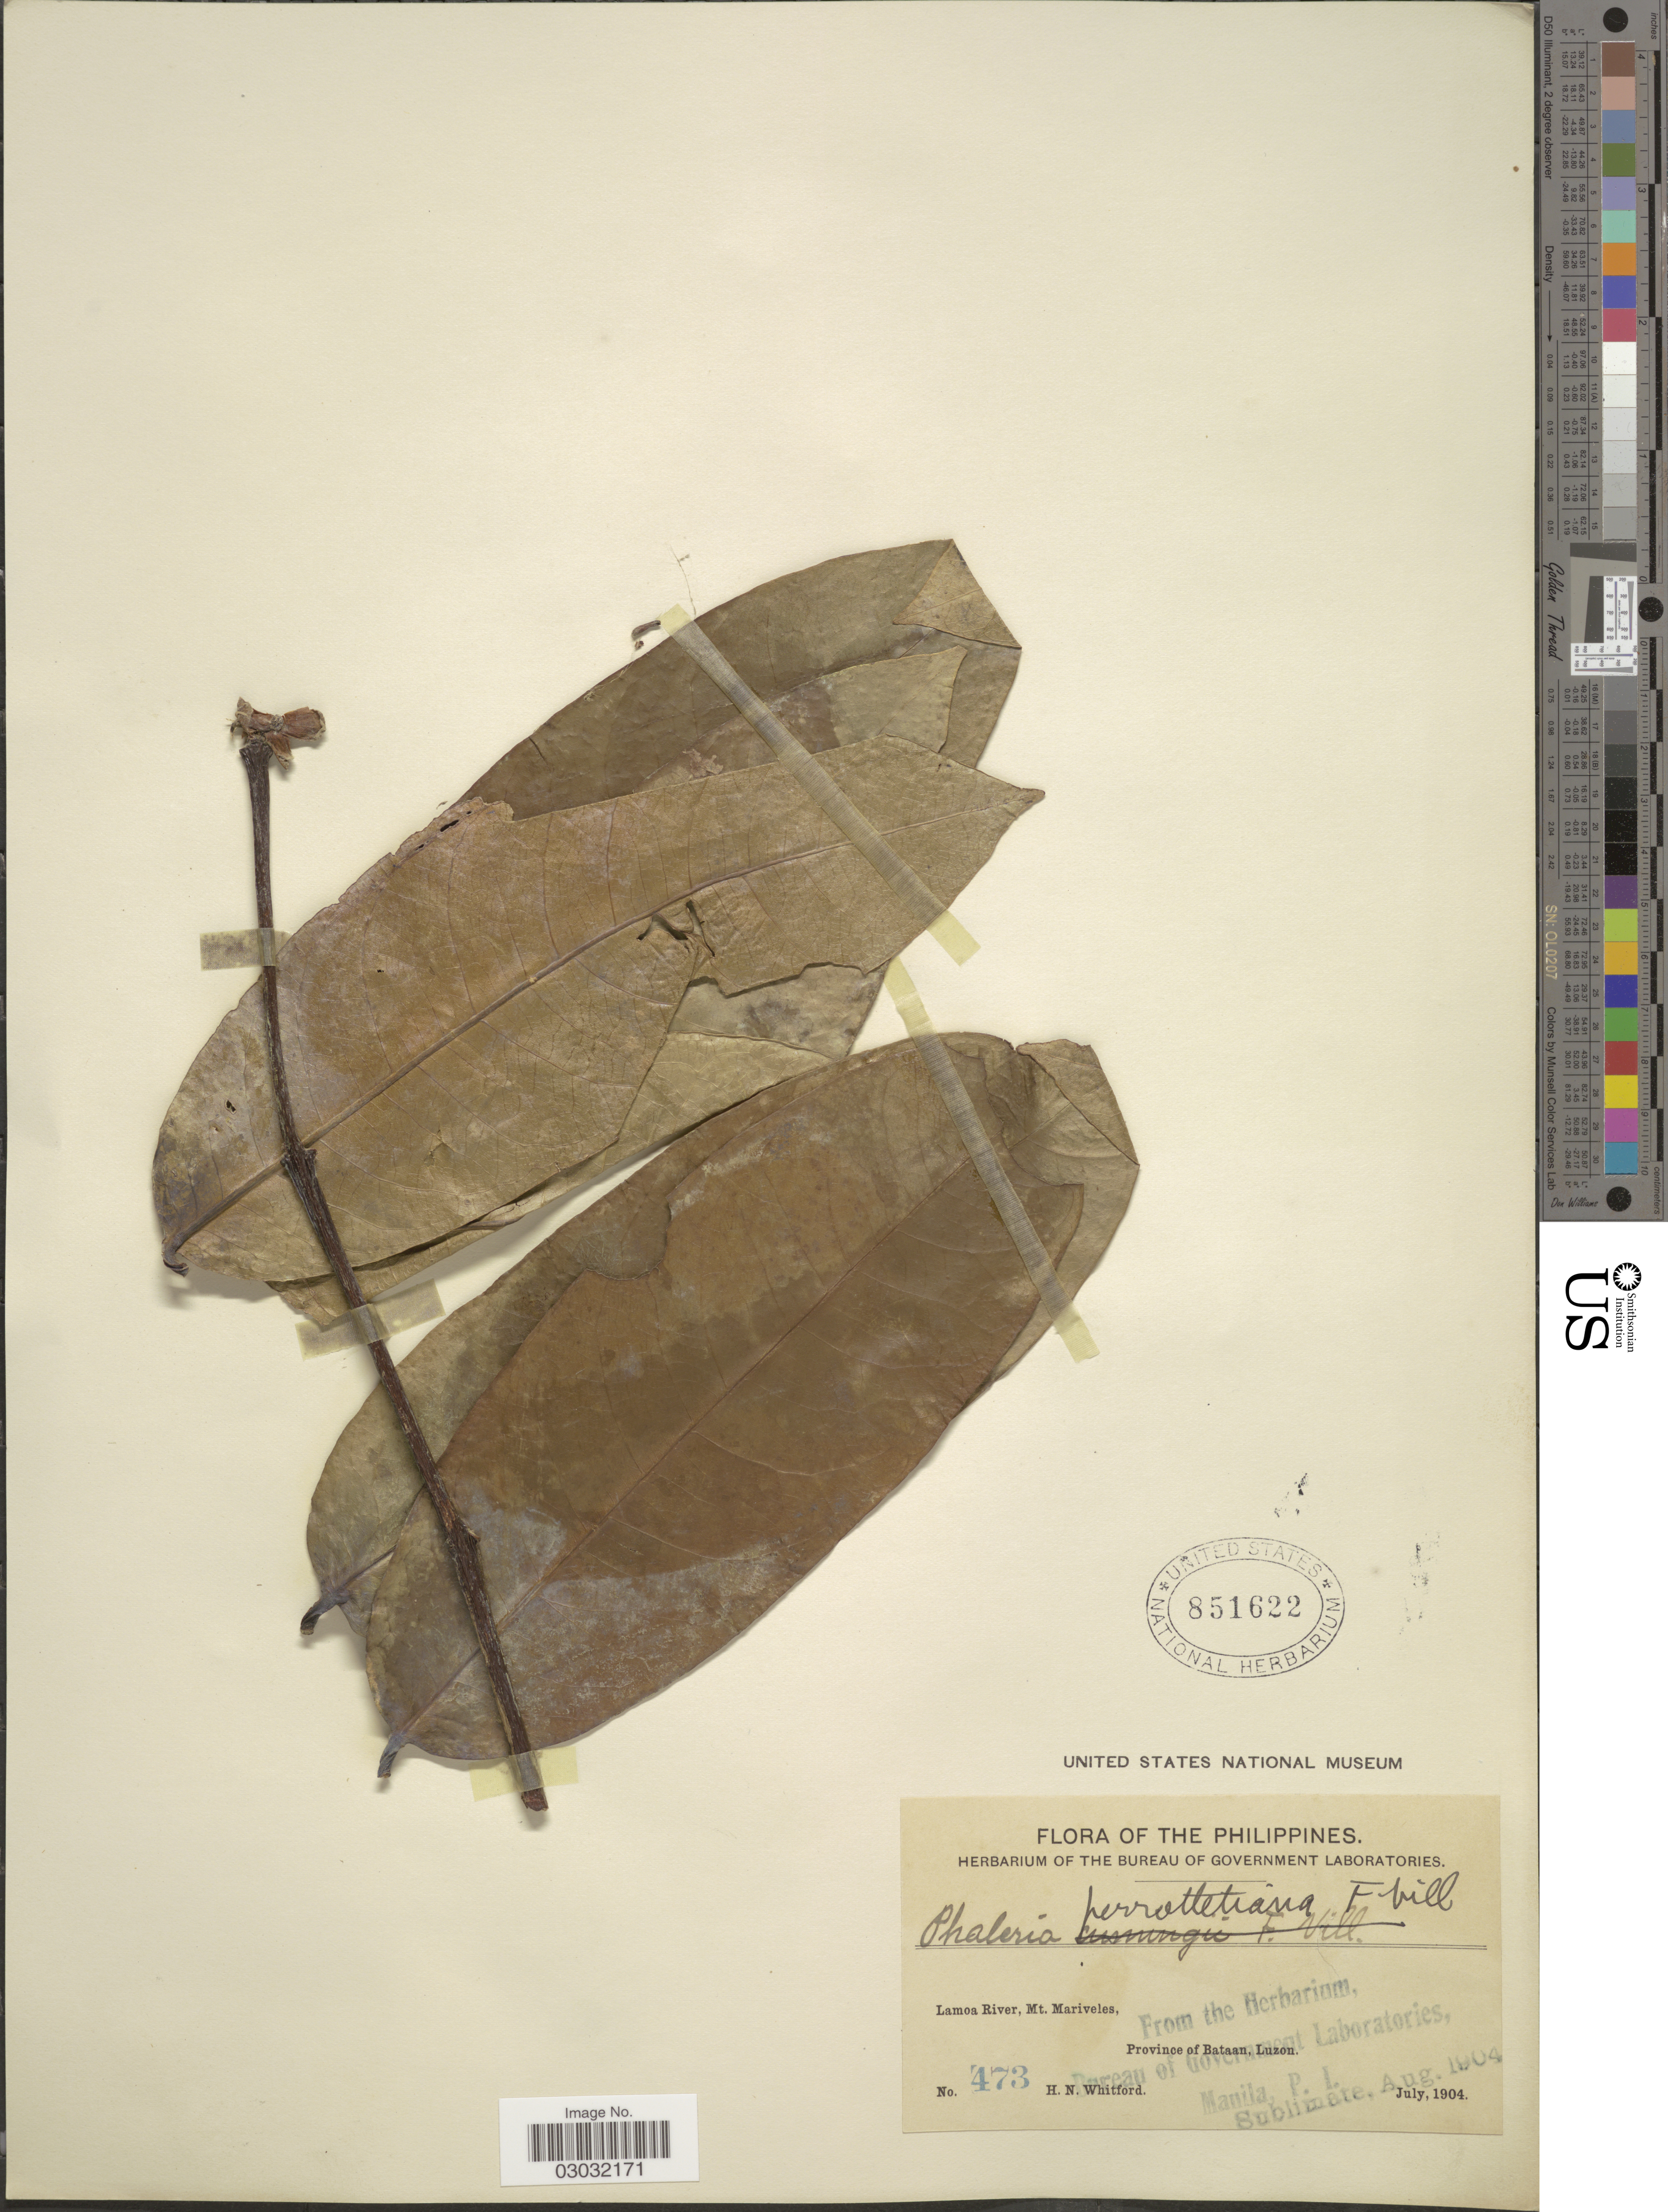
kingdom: Plantae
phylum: Tracheophyta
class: Magnoliopsida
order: Malvales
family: Thymelaeaceae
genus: Phaleria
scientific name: Phaleria perrottetiana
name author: (Decne.) Fern.-Vill.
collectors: H. N. Whitford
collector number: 473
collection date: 1904-07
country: Philippines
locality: Lamoa river, Mt. Mariveles, Province of Bataan, Luzon.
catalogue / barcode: US 851622